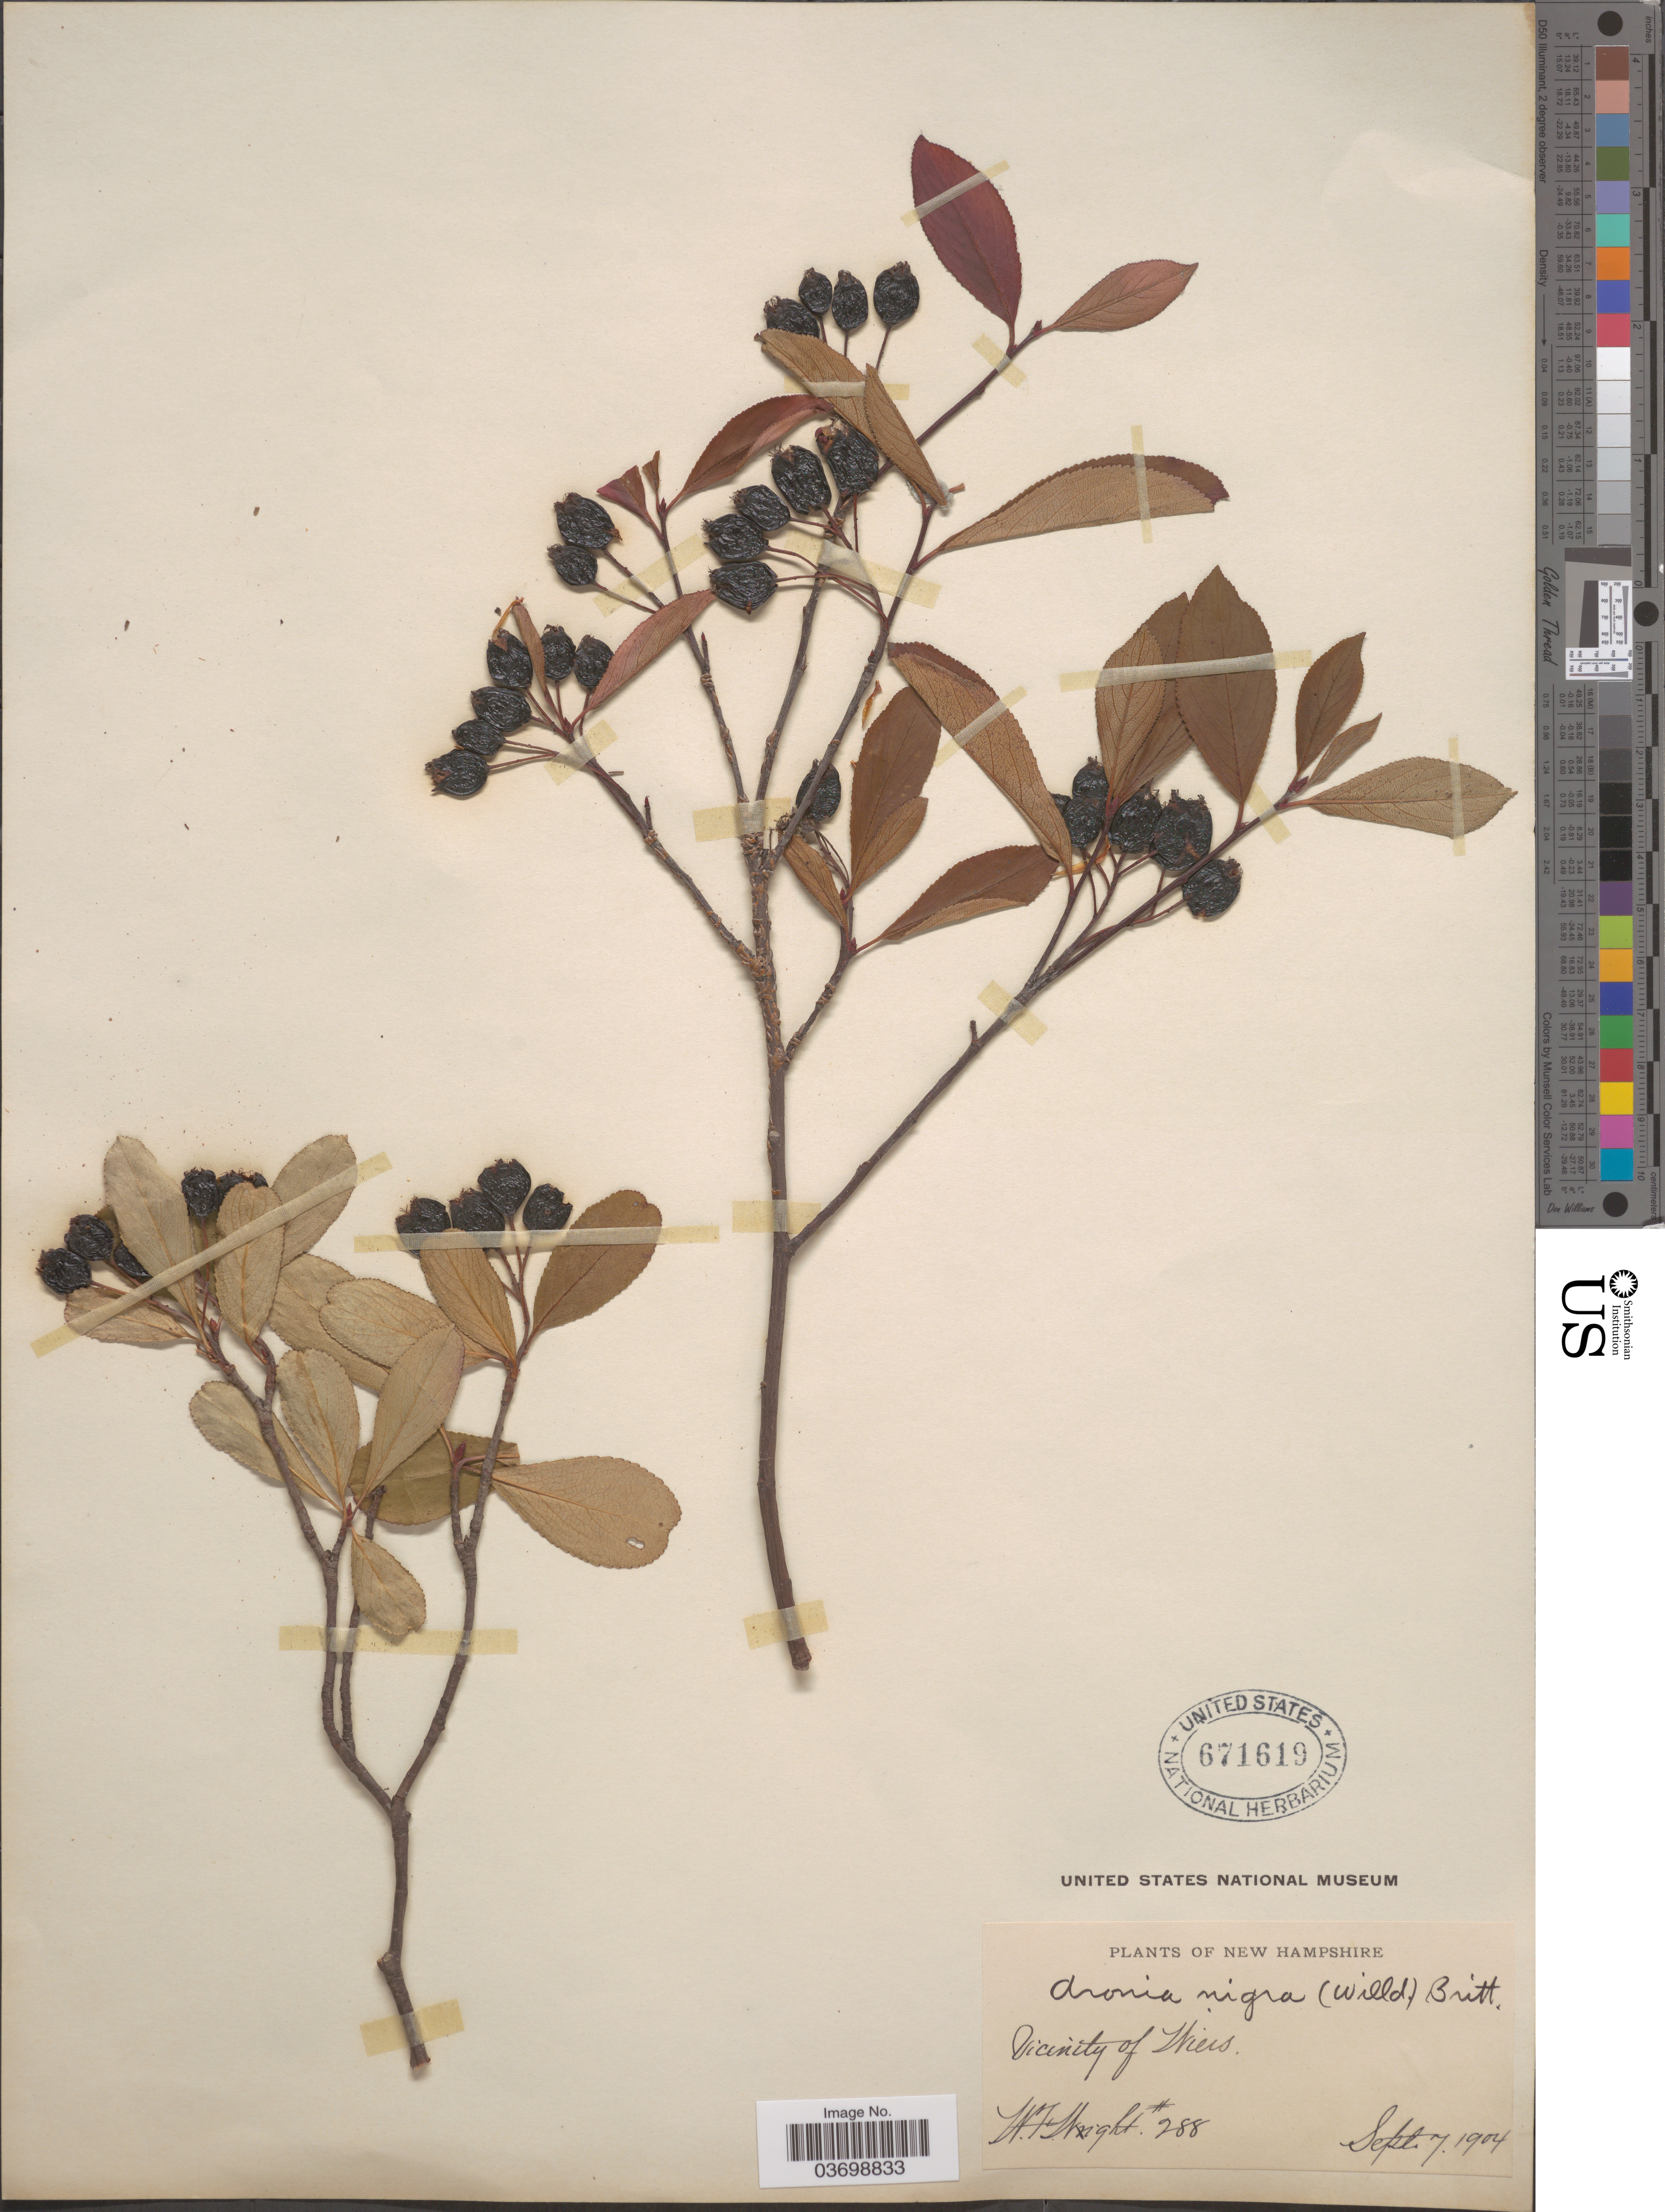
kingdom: Plantae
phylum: Tracheophyta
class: Magnoliopsida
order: Rosales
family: Rosaceae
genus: Aronia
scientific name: Aronia x prunifolia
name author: (Marshall) Rehder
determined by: Strong, M. T., (US), Smithsonian Institution - National Museum of Natural History (UNITED STATES)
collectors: W. F. Wright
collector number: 288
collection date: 1904-09-07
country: United States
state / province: New Hampshire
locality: Vicinity of Wiers.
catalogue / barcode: US 671619